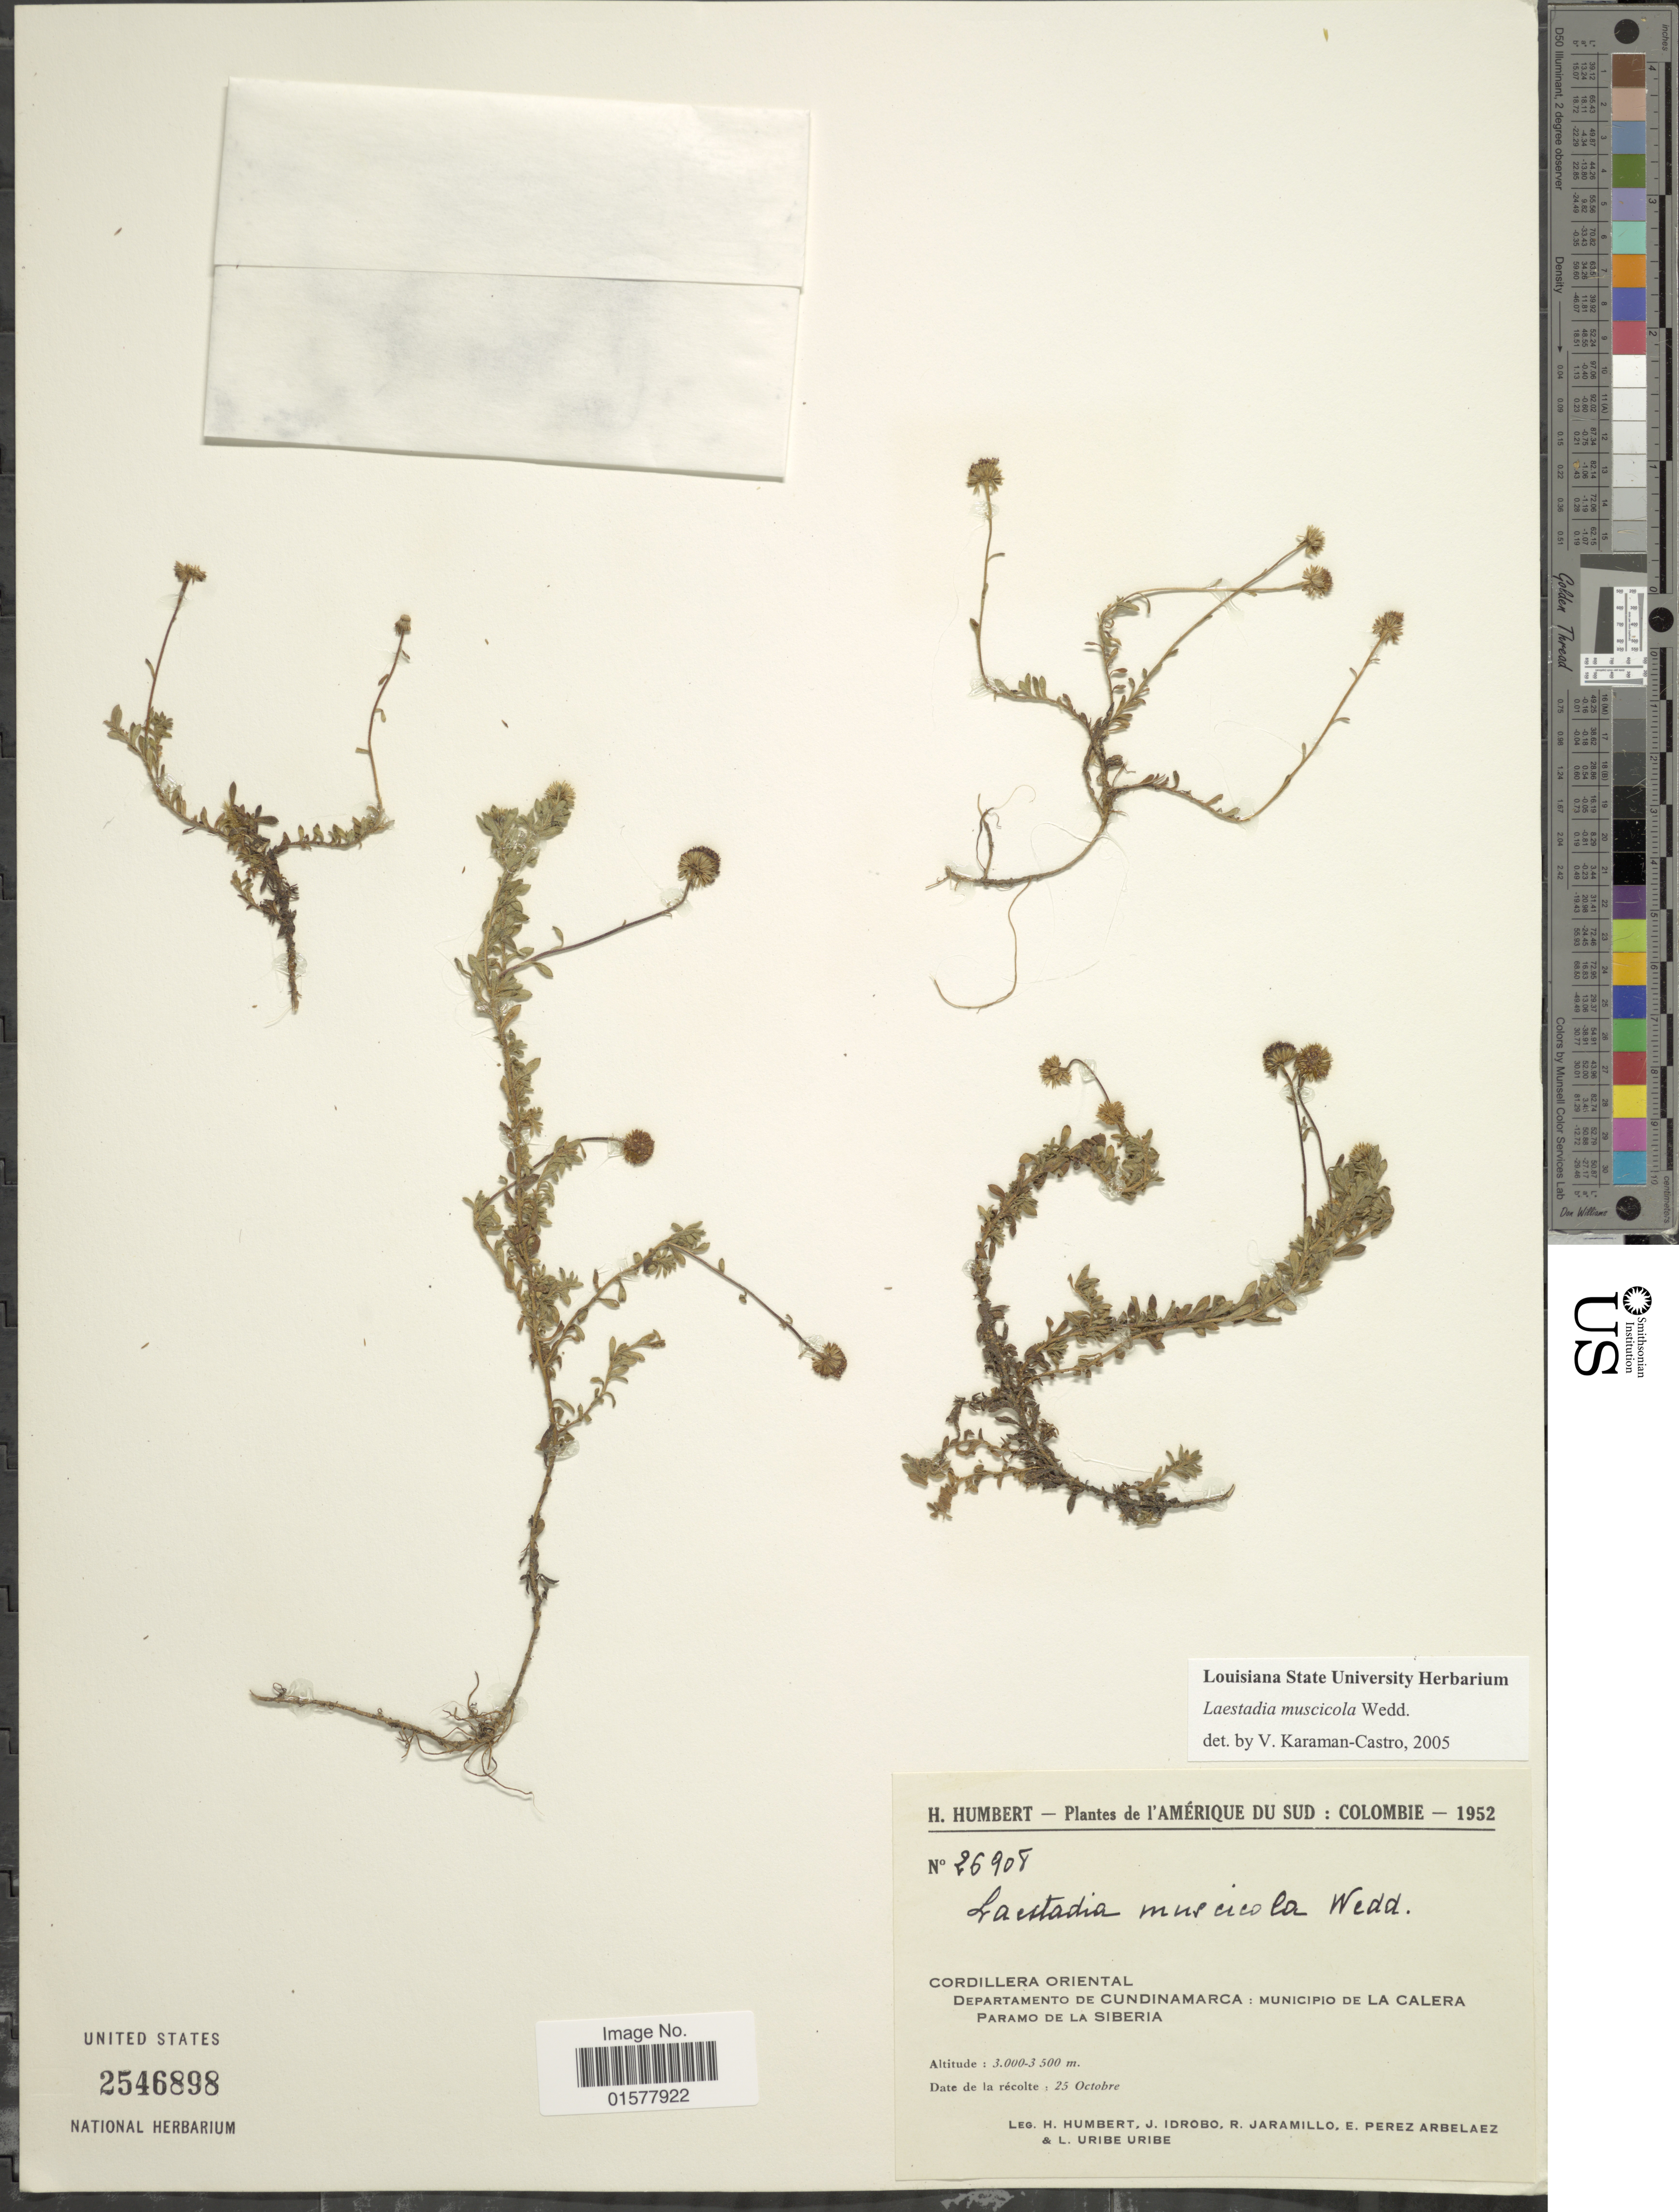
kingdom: Plantae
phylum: Tracheophyta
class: Magnoliopsida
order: Asterales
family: Asteraceae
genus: Laestadia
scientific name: Laestadia muscicola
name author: Wedd.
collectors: H. Humbert, J. M. Idrobo, R. Jaramillo M., E. Pérez Arbeláez & L. Uribe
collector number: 26908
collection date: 1952-10-25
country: Colombia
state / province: Cundinamarca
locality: Cordillera Oriental, Departamento de Cundinamarca: Muncipio de La Calera Paramo De La Siberia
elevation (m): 3000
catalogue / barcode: US 2546898